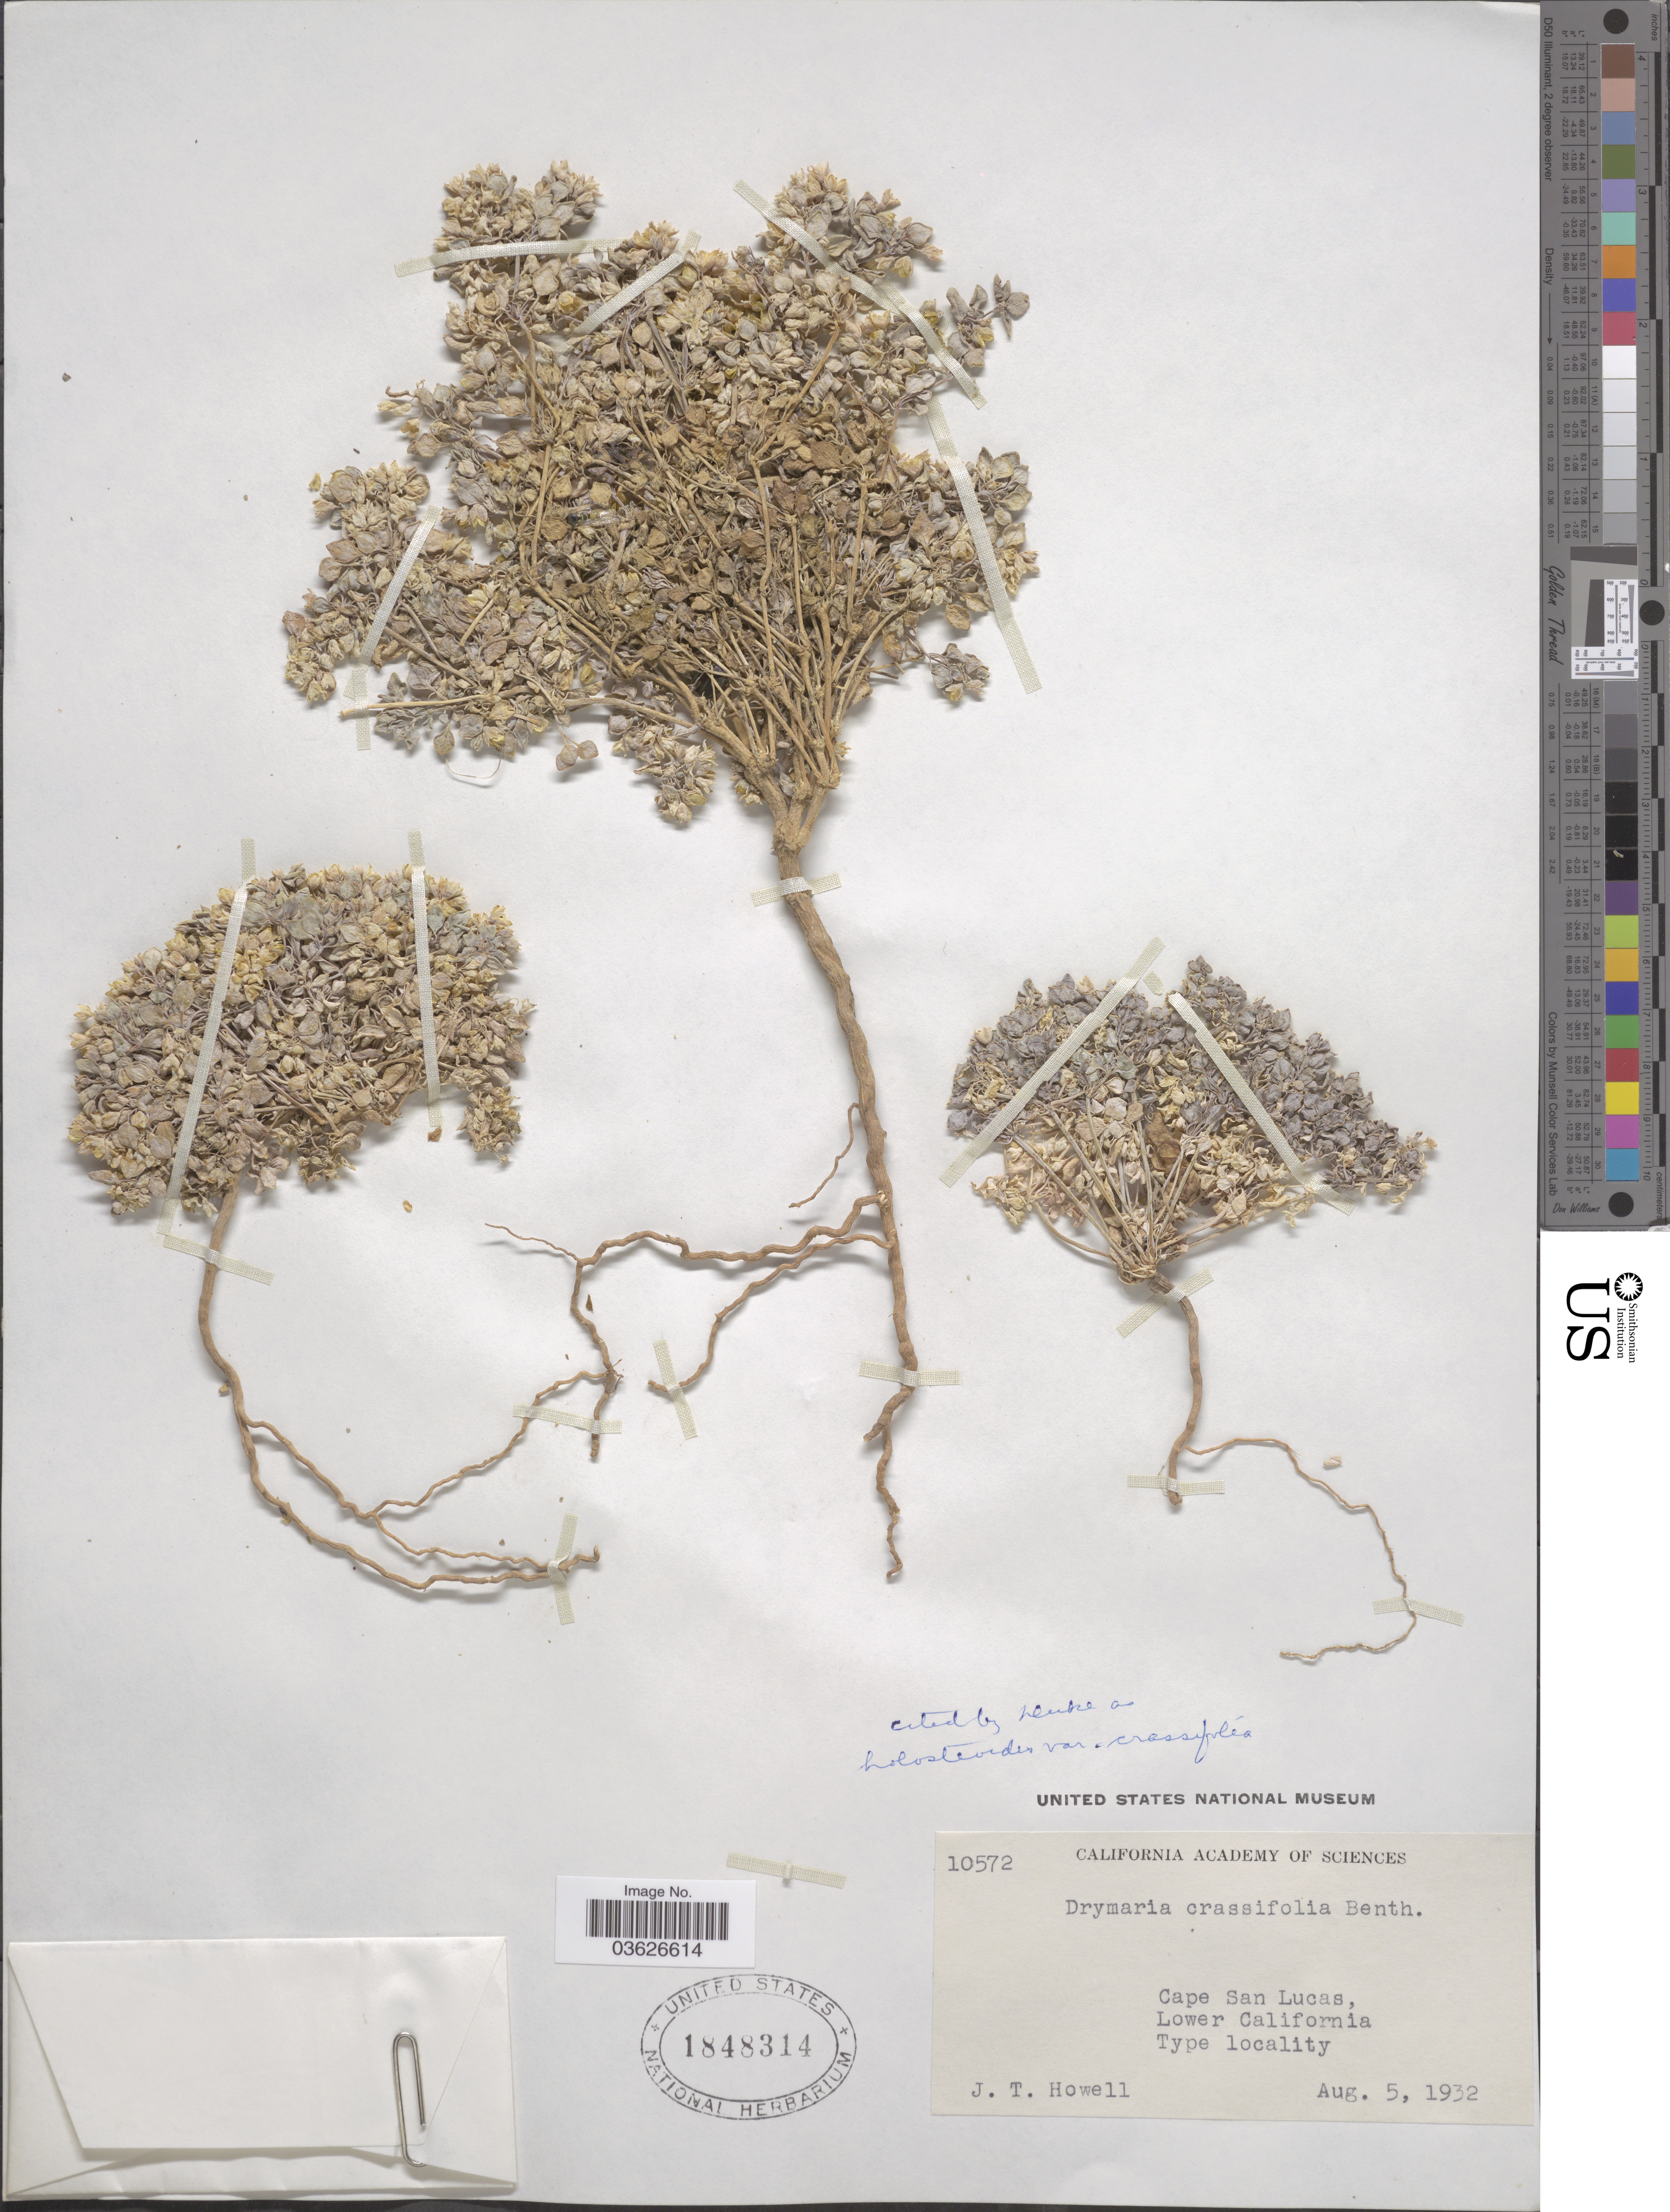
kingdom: Plantae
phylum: Tracheophyta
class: Magnoliopsida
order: Caryophyllales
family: Caryophyllaceae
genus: Drymaria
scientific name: Drymaria holosteoides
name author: Benth.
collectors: J. T. Howell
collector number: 10572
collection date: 1932-08-05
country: Mexico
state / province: Baja California Sur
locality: Cape San Lucas, Lower California.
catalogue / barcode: US 1848314